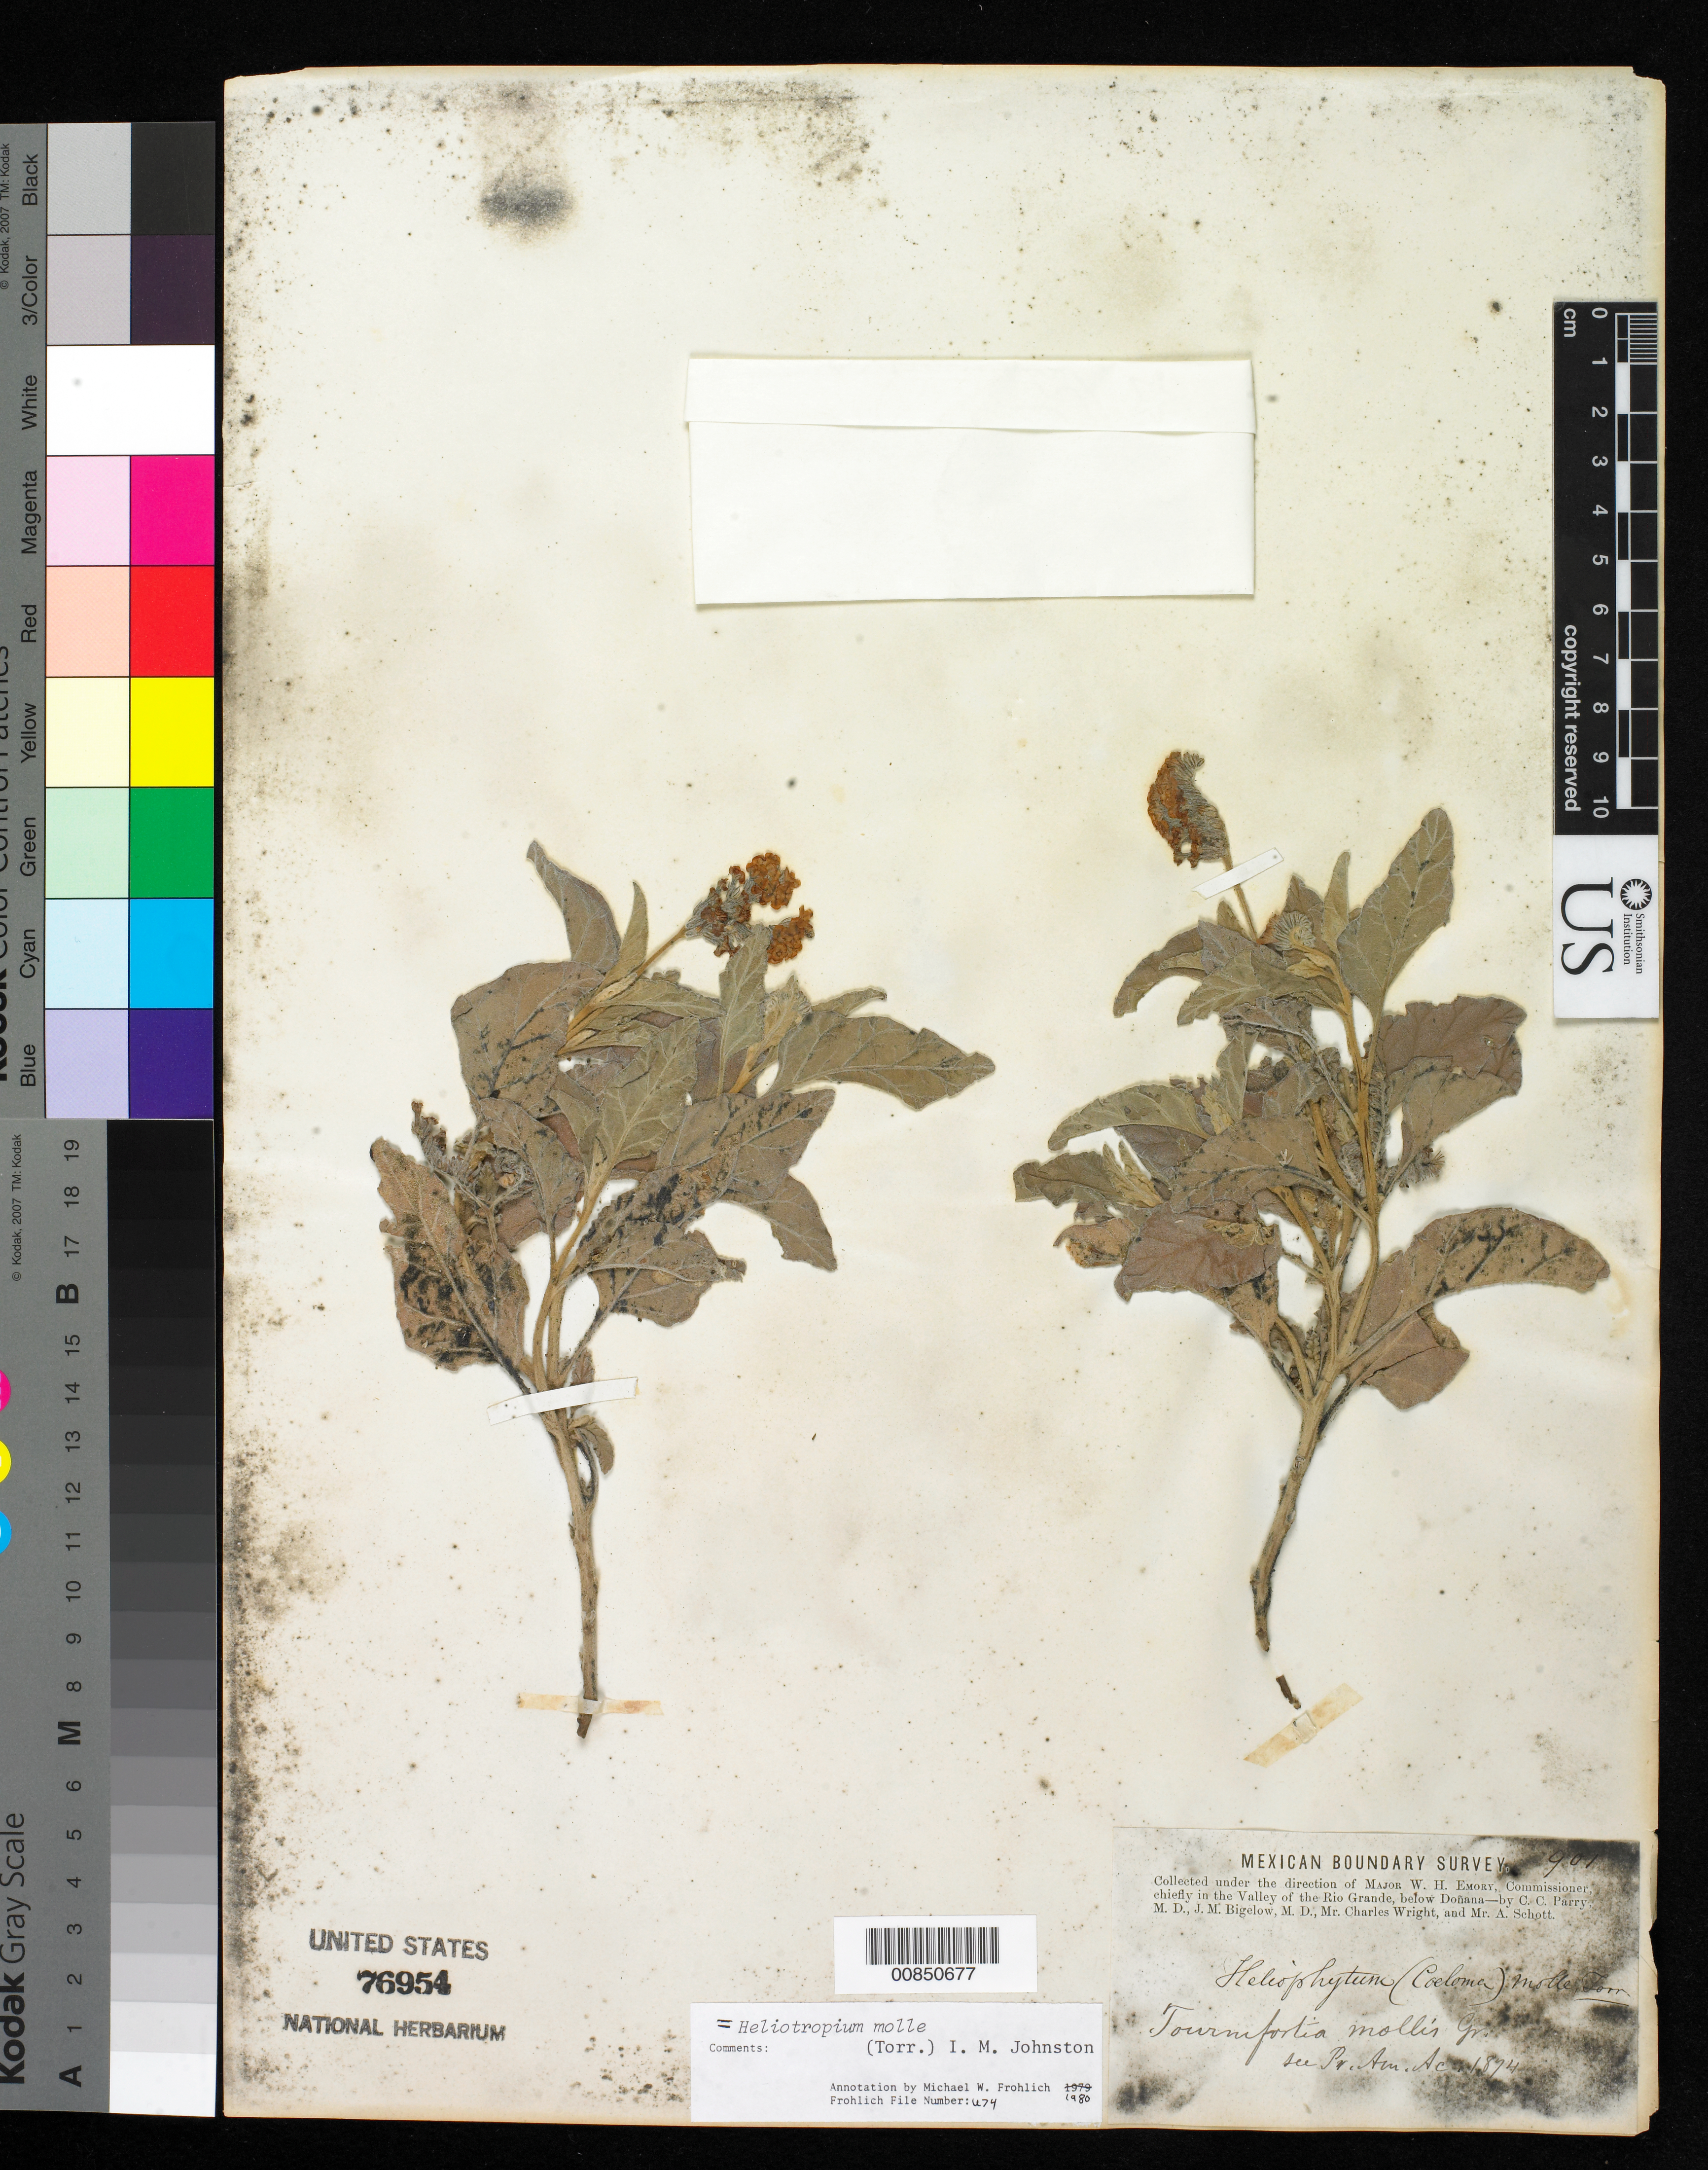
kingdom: Plantae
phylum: Tracheophyta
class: Magnoliopsida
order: Boraginales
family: Heliotropiaceae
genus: Heliotropium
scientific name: Heliotropium molle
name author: (Torr.) I.M. Johnst.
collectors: C. C. Parry, J. M. Bigelow, C. Wright & A. C. V. Schott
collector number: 901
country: United States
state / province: New Mexico / Texas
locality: Valley of the Rio Grande, below Doñana.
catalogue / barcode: US 76954